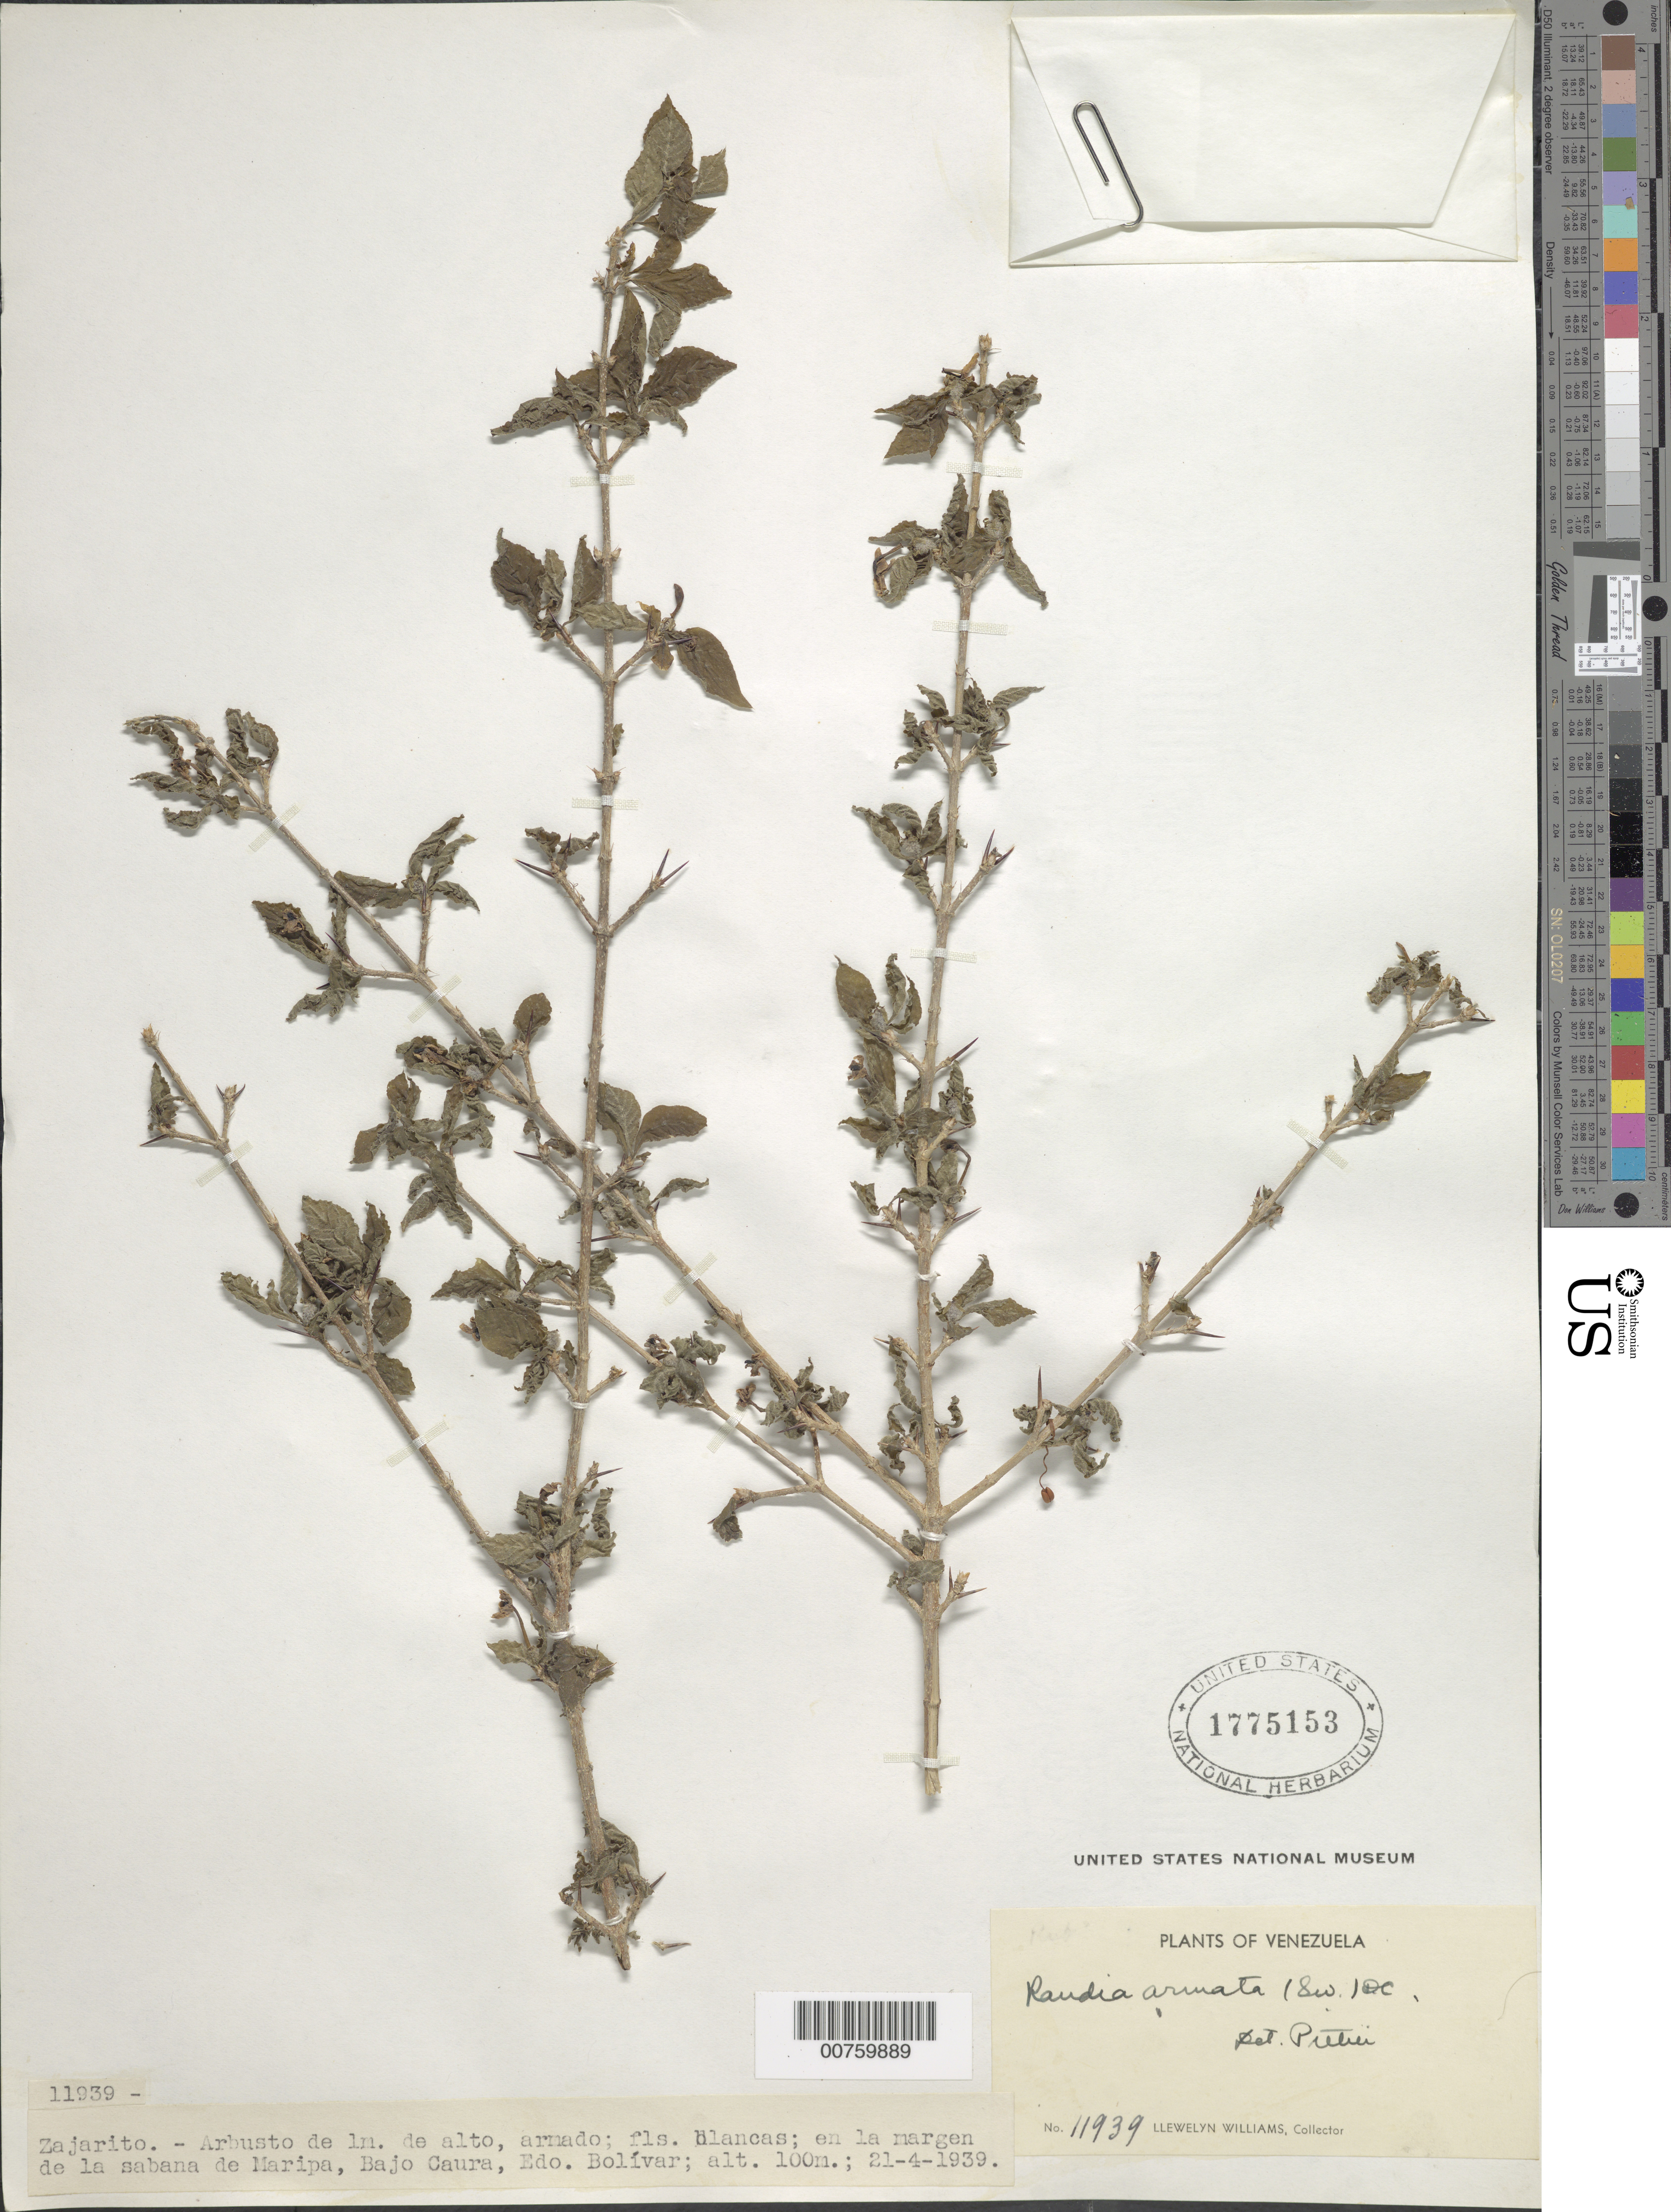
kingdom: Plantae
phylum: Tracheophyta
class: Magnoliopsida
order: Gentianales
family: Rubiaceae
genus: Randia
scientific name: Randia armata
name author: (Sw.) DC.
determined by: Pittier, Henri F.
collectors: Ll. Williams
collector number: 11939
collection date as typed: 21-Apr-39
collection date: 1939-04-21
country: Venezuela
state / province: Bolívar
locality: Maripa, Bajo Caura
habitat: Margen de la sabana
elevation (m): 100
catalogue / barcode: US 1775153